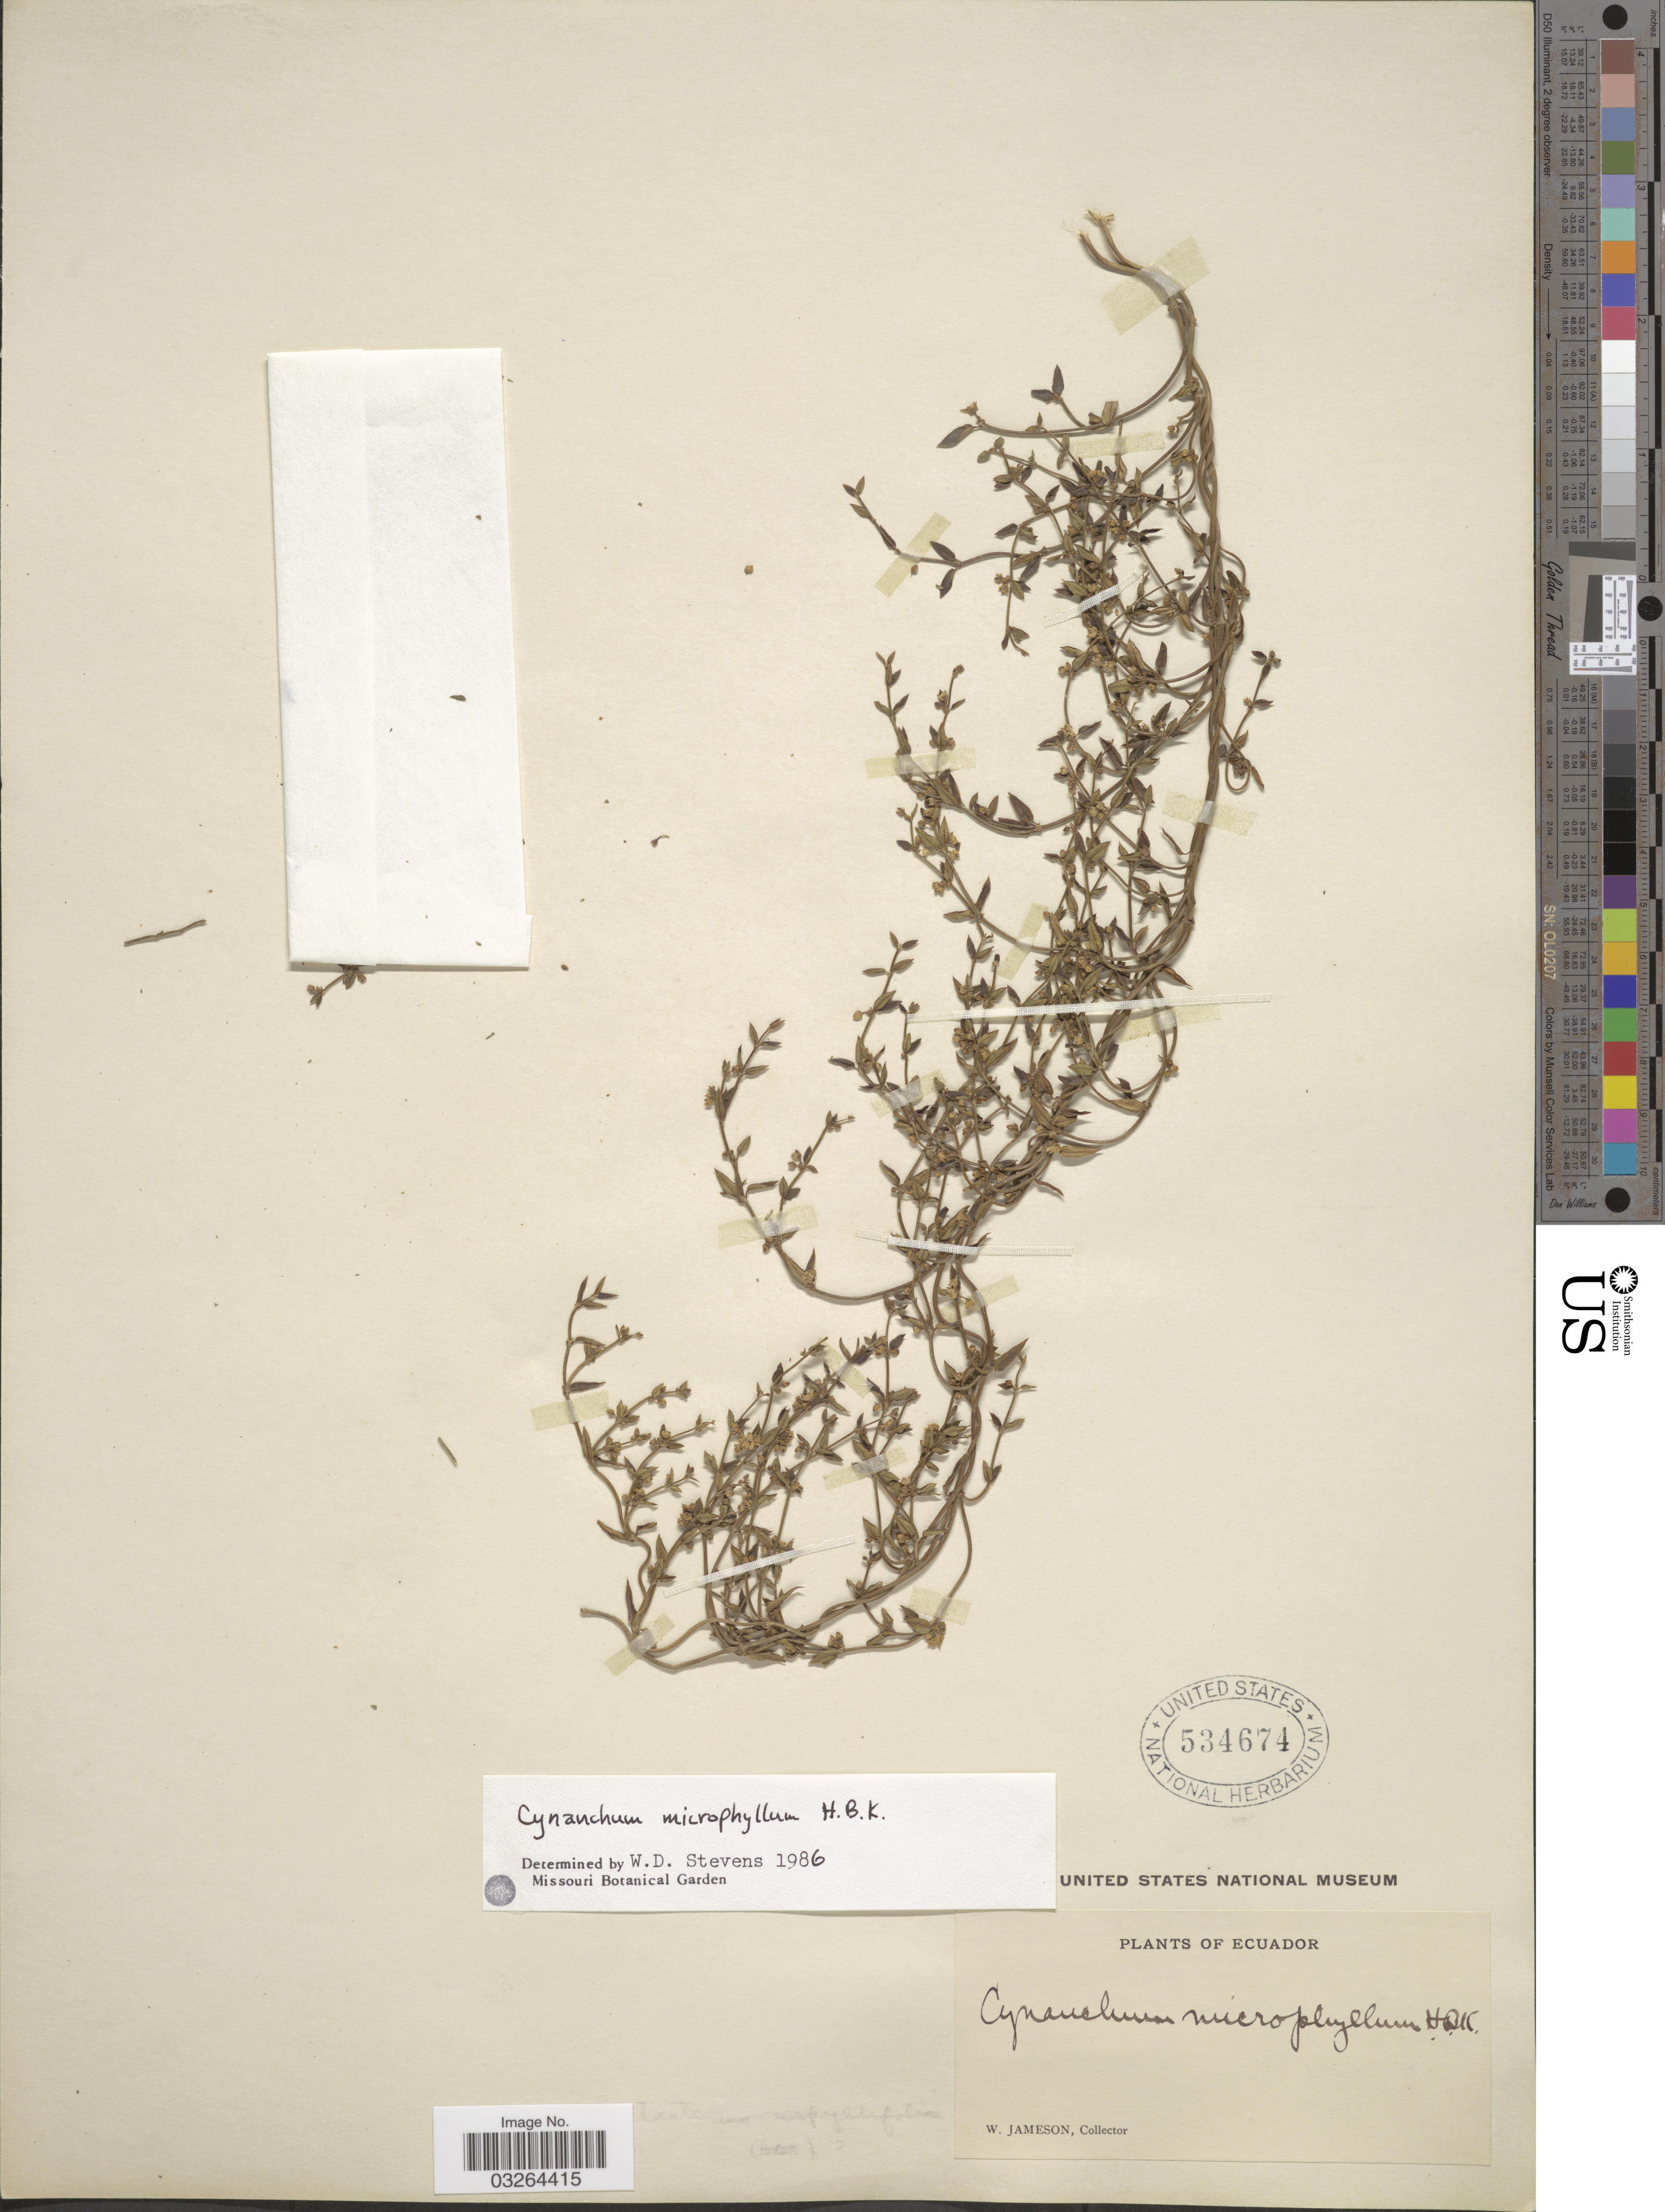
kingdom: Plantae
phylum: Tracheophyta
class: Magnoliopsida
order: Gentianales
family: Apocynaceae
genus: Cynanchum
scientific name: Cynanchum microphyllum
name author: Kunth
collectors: W. Jameson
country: Ecuador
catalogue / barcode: US 534674